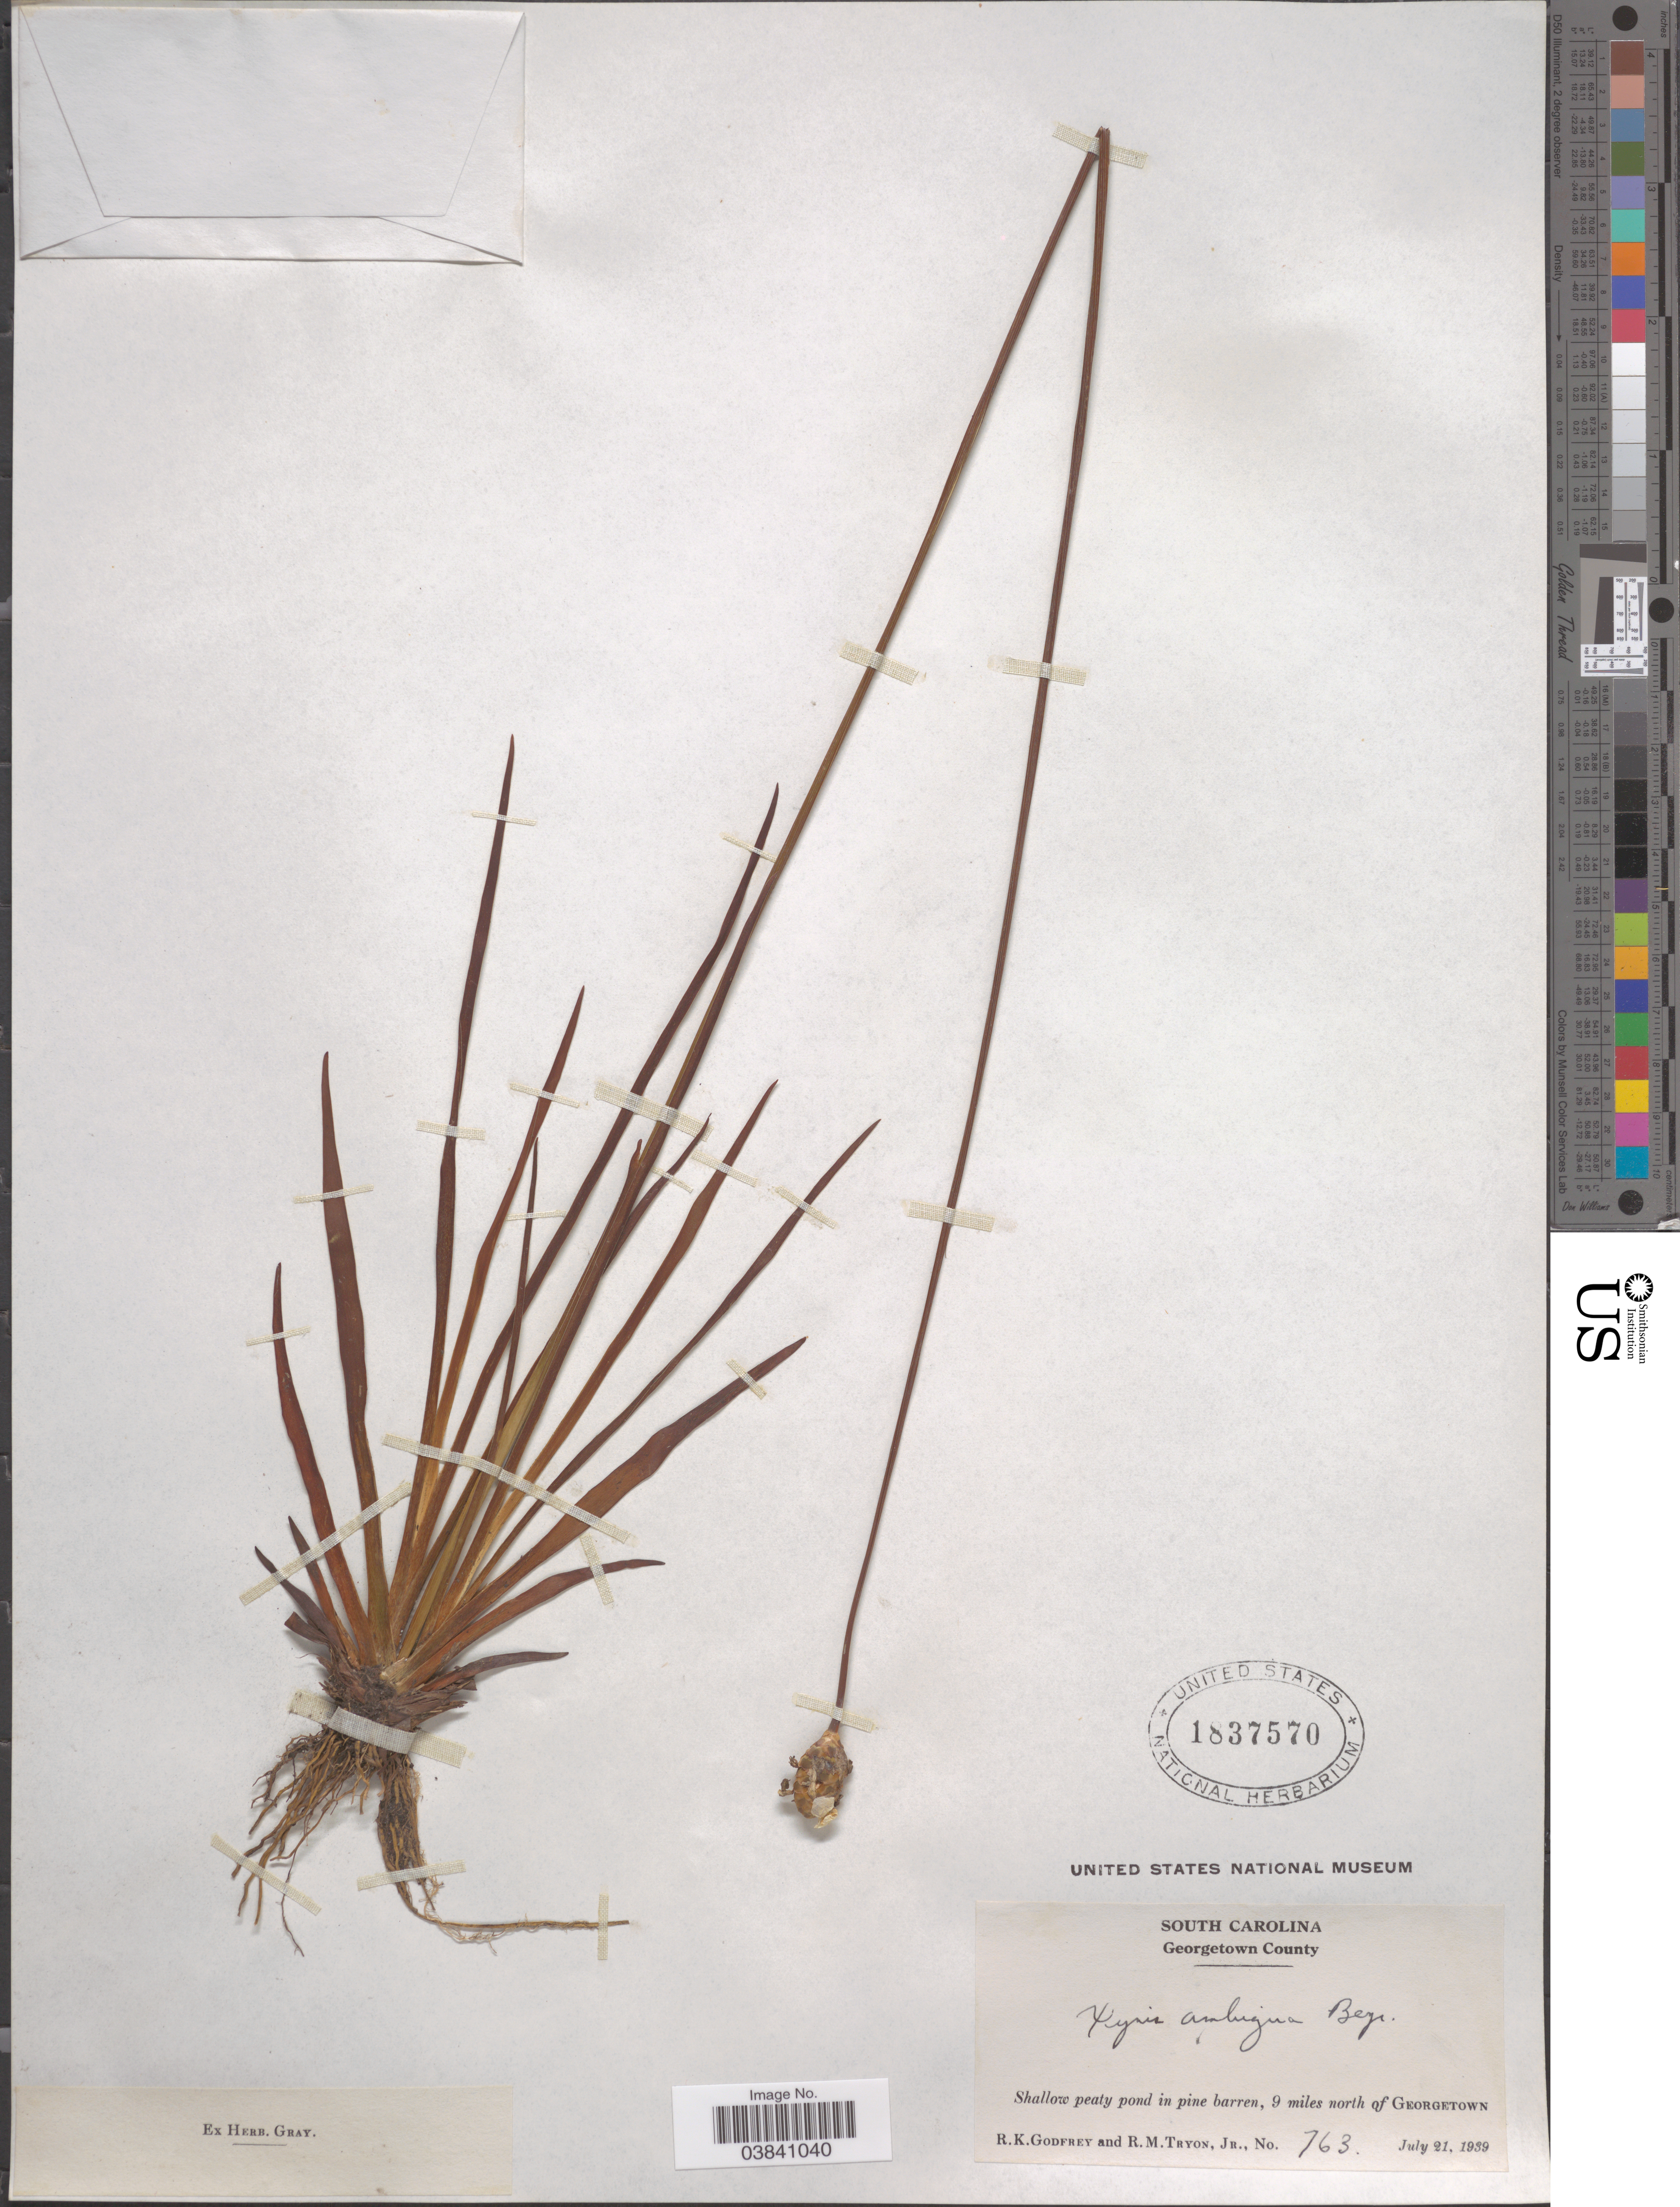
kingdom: Plantae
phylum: Tracheophyta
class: Liliopsida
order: Poales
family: Xyridaceae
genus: Xyris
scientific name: Xyris ambigua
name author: Beyr. ex Kunth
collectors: R. K. Godfrey & R. Tryon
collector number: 763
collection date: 1939-07-21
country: United States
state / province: South Carolina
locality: Georgetown County. 9 miles north of Georgetown.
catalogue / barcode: US 1837570